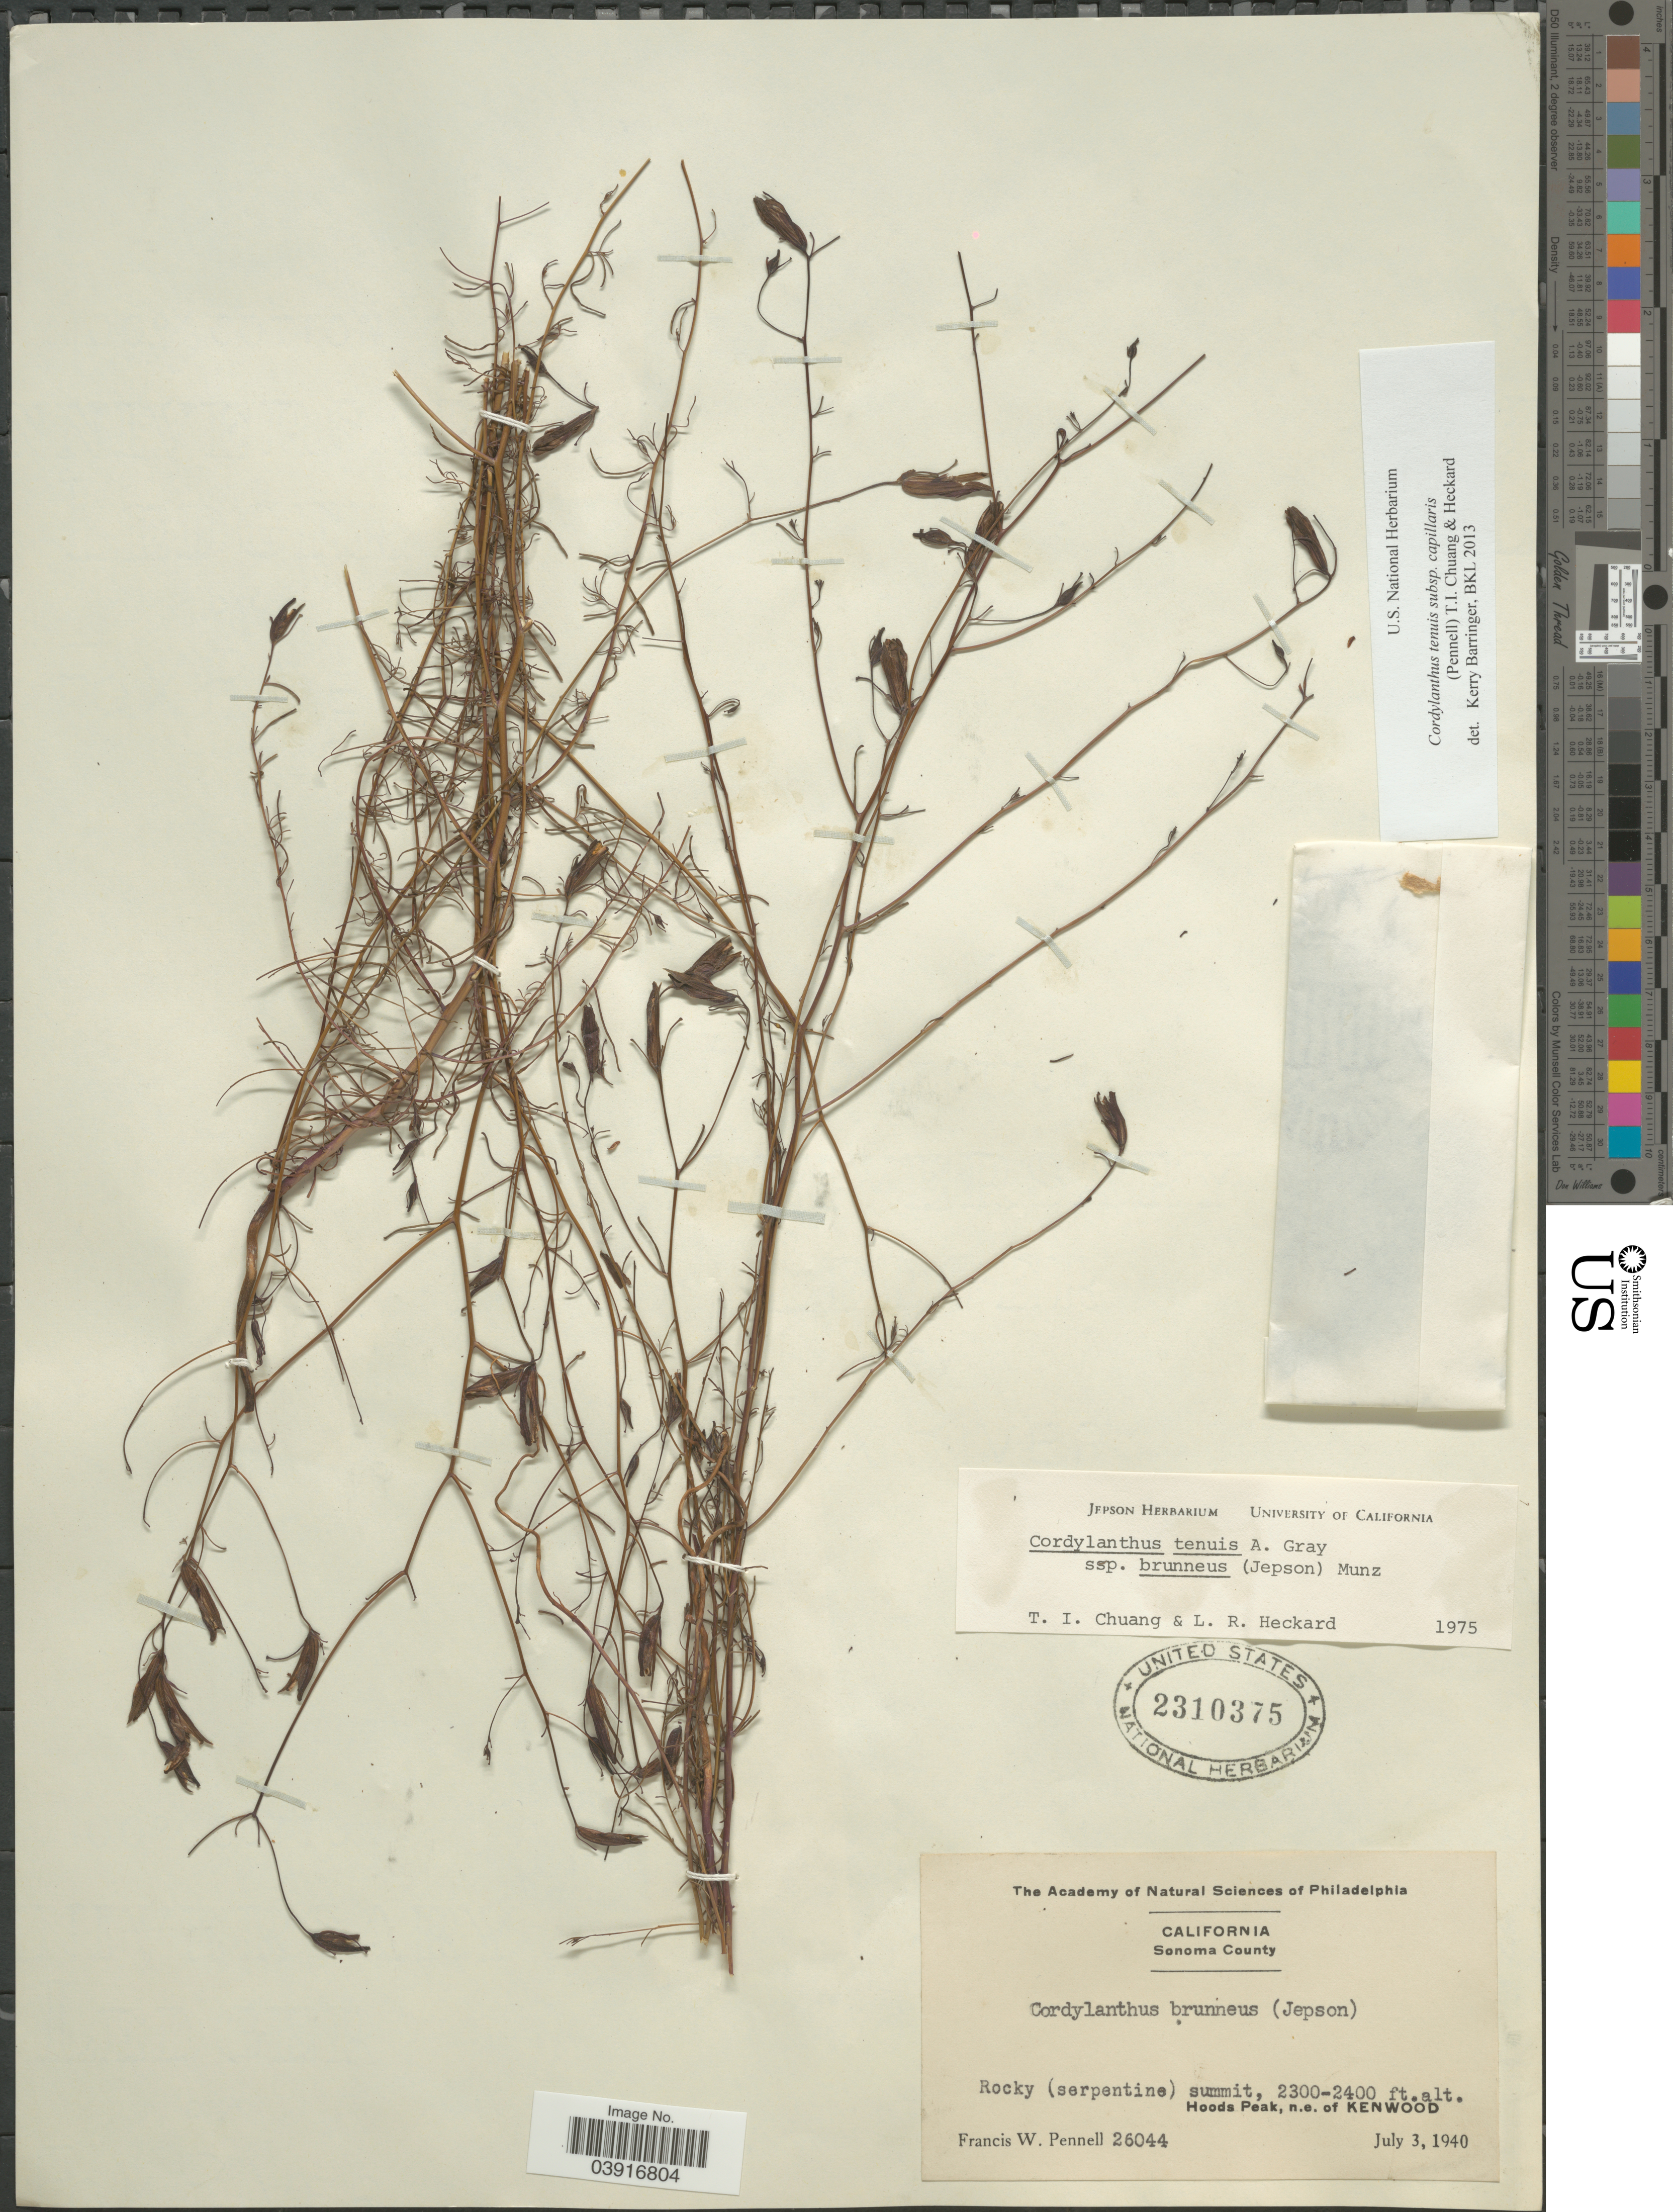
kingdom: Plantae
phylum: Tracheophyta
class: Magnoliopsida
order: Lamiales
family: Orobanchaceae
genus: Cordylanthus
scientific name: Cordylanthus tenuis subsp. capillaris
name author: (Pennell) T.I. Chuang & Heckard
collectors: F. W. Pennell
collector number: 26044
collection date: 1940-07-03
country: United States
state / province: California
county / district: Sonoma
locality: Sonoma County. Rocky (serpentine) summit, Hoods Peak, n.e. of Kenwood.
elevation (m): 701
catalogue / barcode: US 2310375